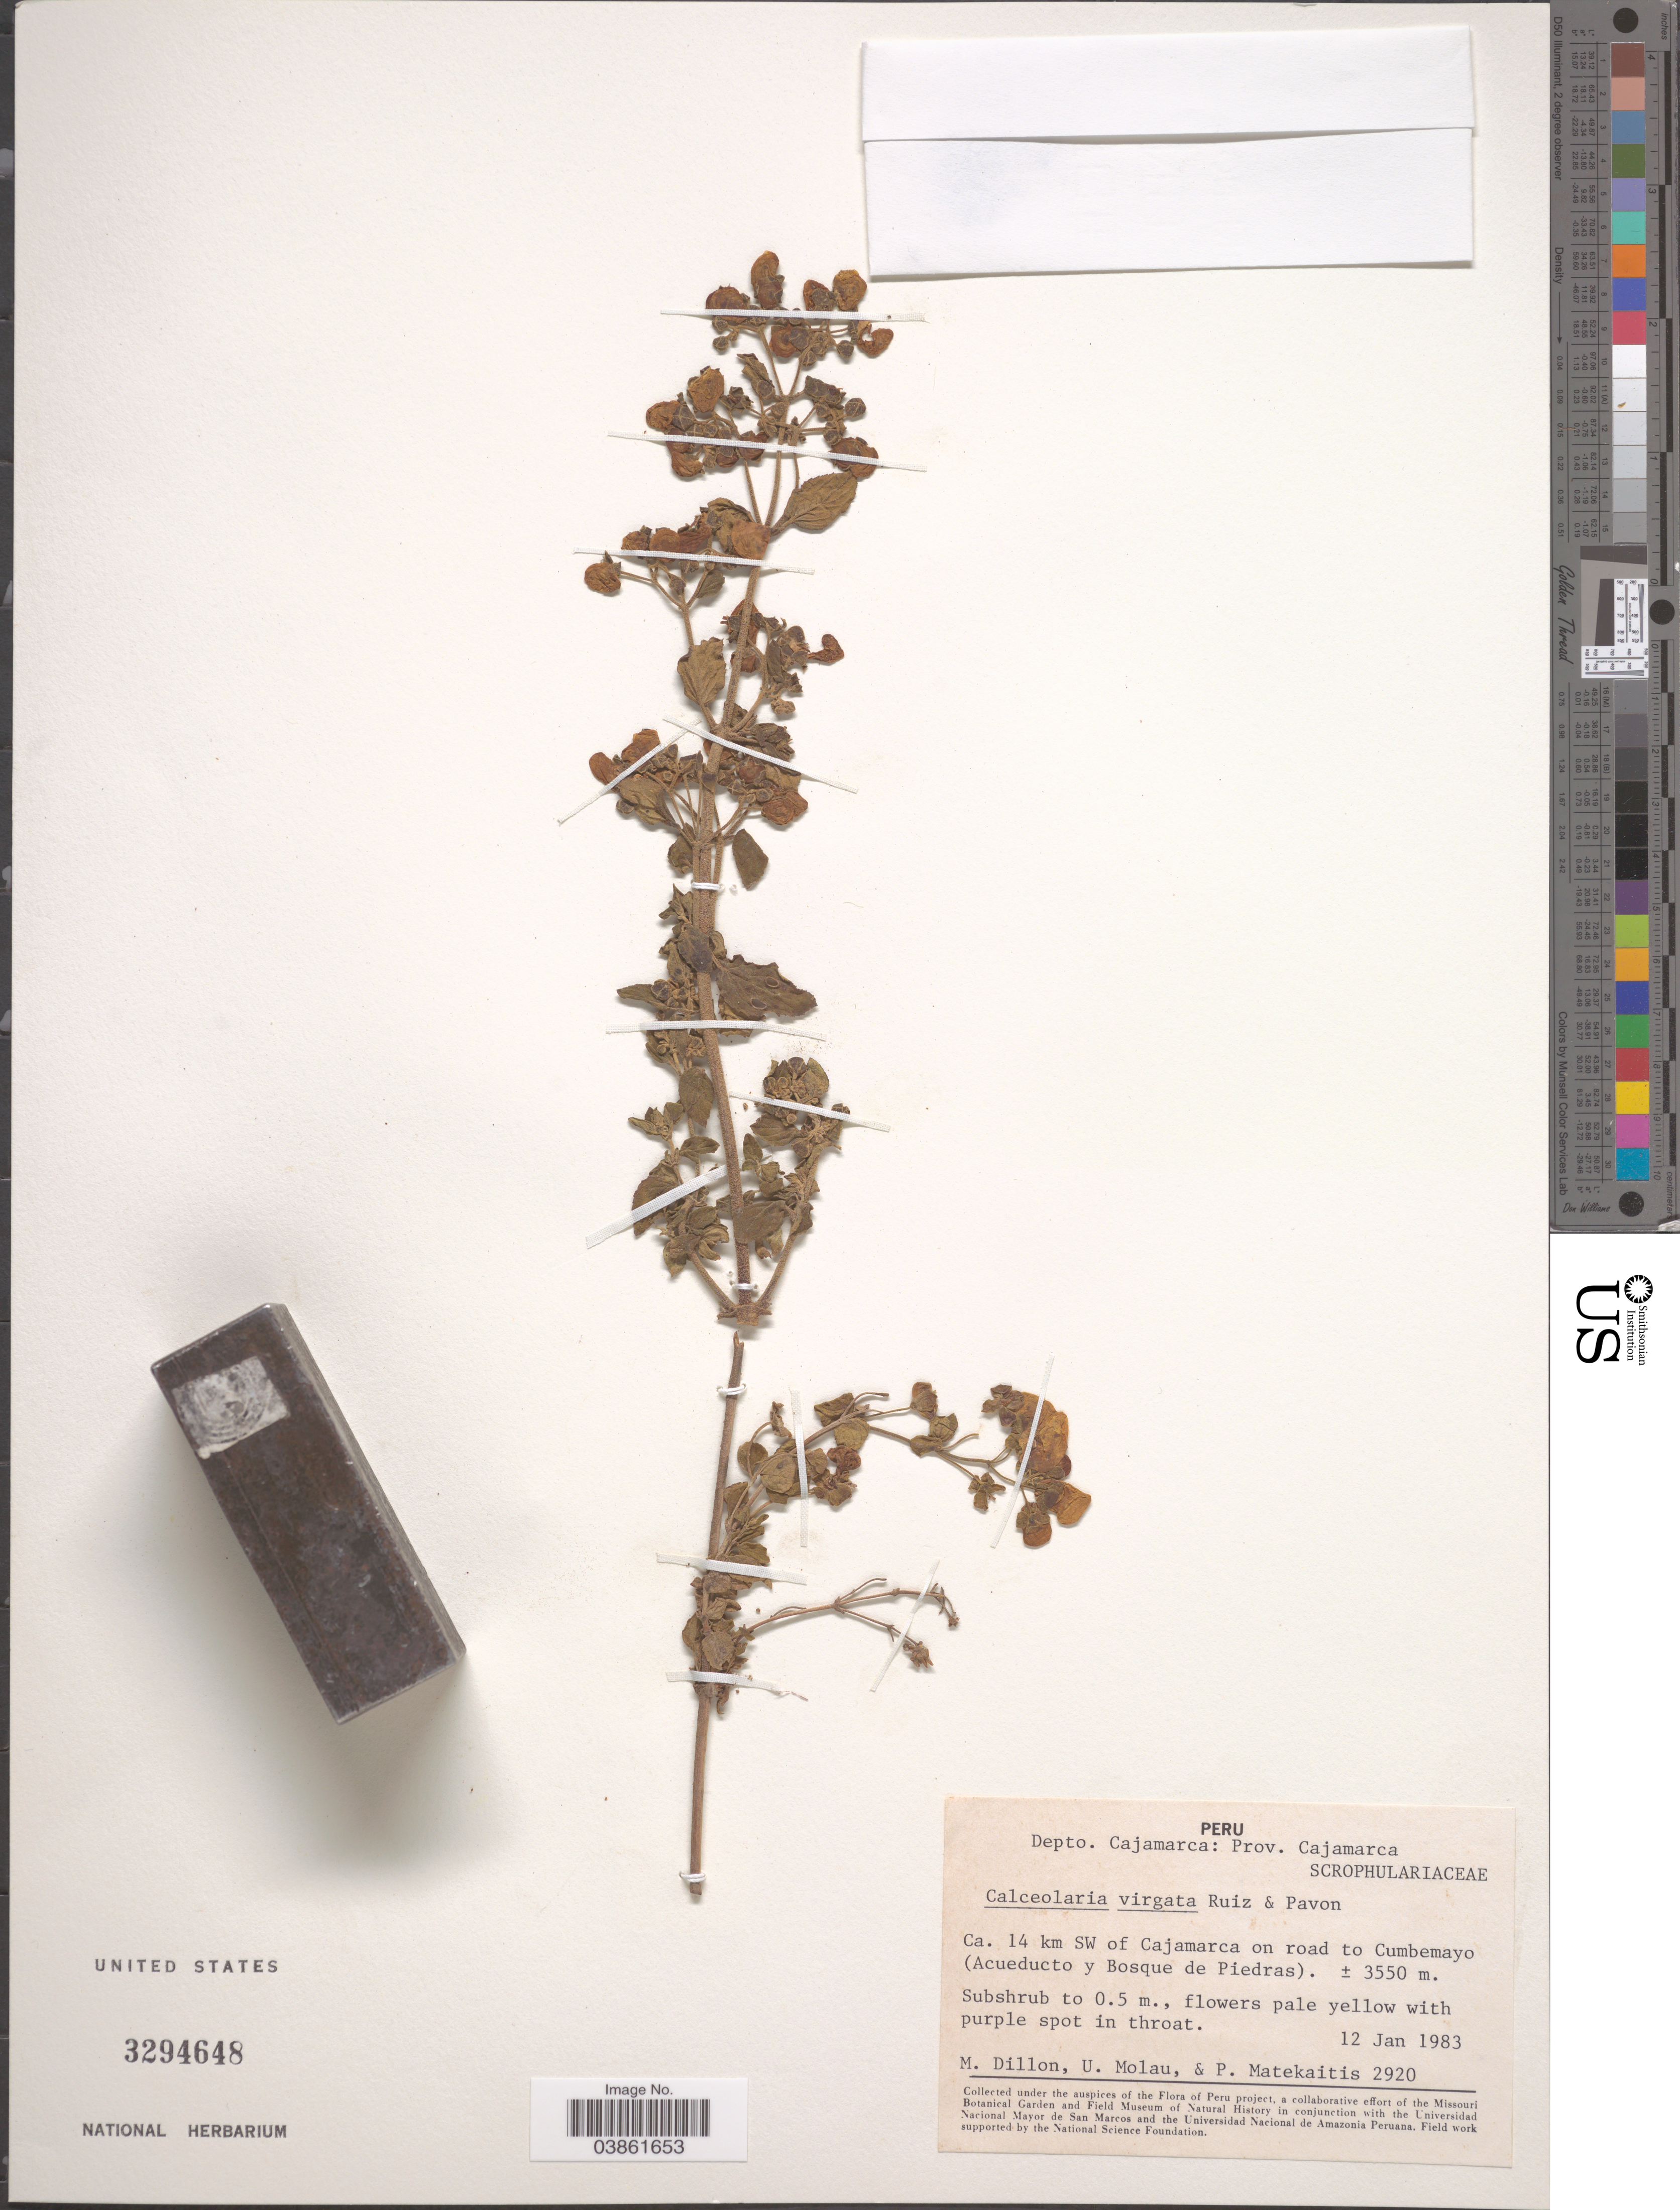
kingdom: Plantae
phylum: Tracheophyta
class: Magnoliopsida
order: Lamiales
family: Calceolariaceae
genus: Calceolaria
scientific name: Calceolaria virgata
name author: Ruiz & Pav.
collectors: M. O. Dillon, U. Molau & P. Matekaitis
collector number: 2920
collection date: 1983-01-12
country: Peru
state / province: Cajamarca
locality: Depto. Cajamarca: Prov. Cajamarca. Ca. 14 km SW of Cajamarca on road to Cumbemayo (Acueducto y Bosque de Piedras).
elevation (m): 3550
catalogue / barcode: US 3294648